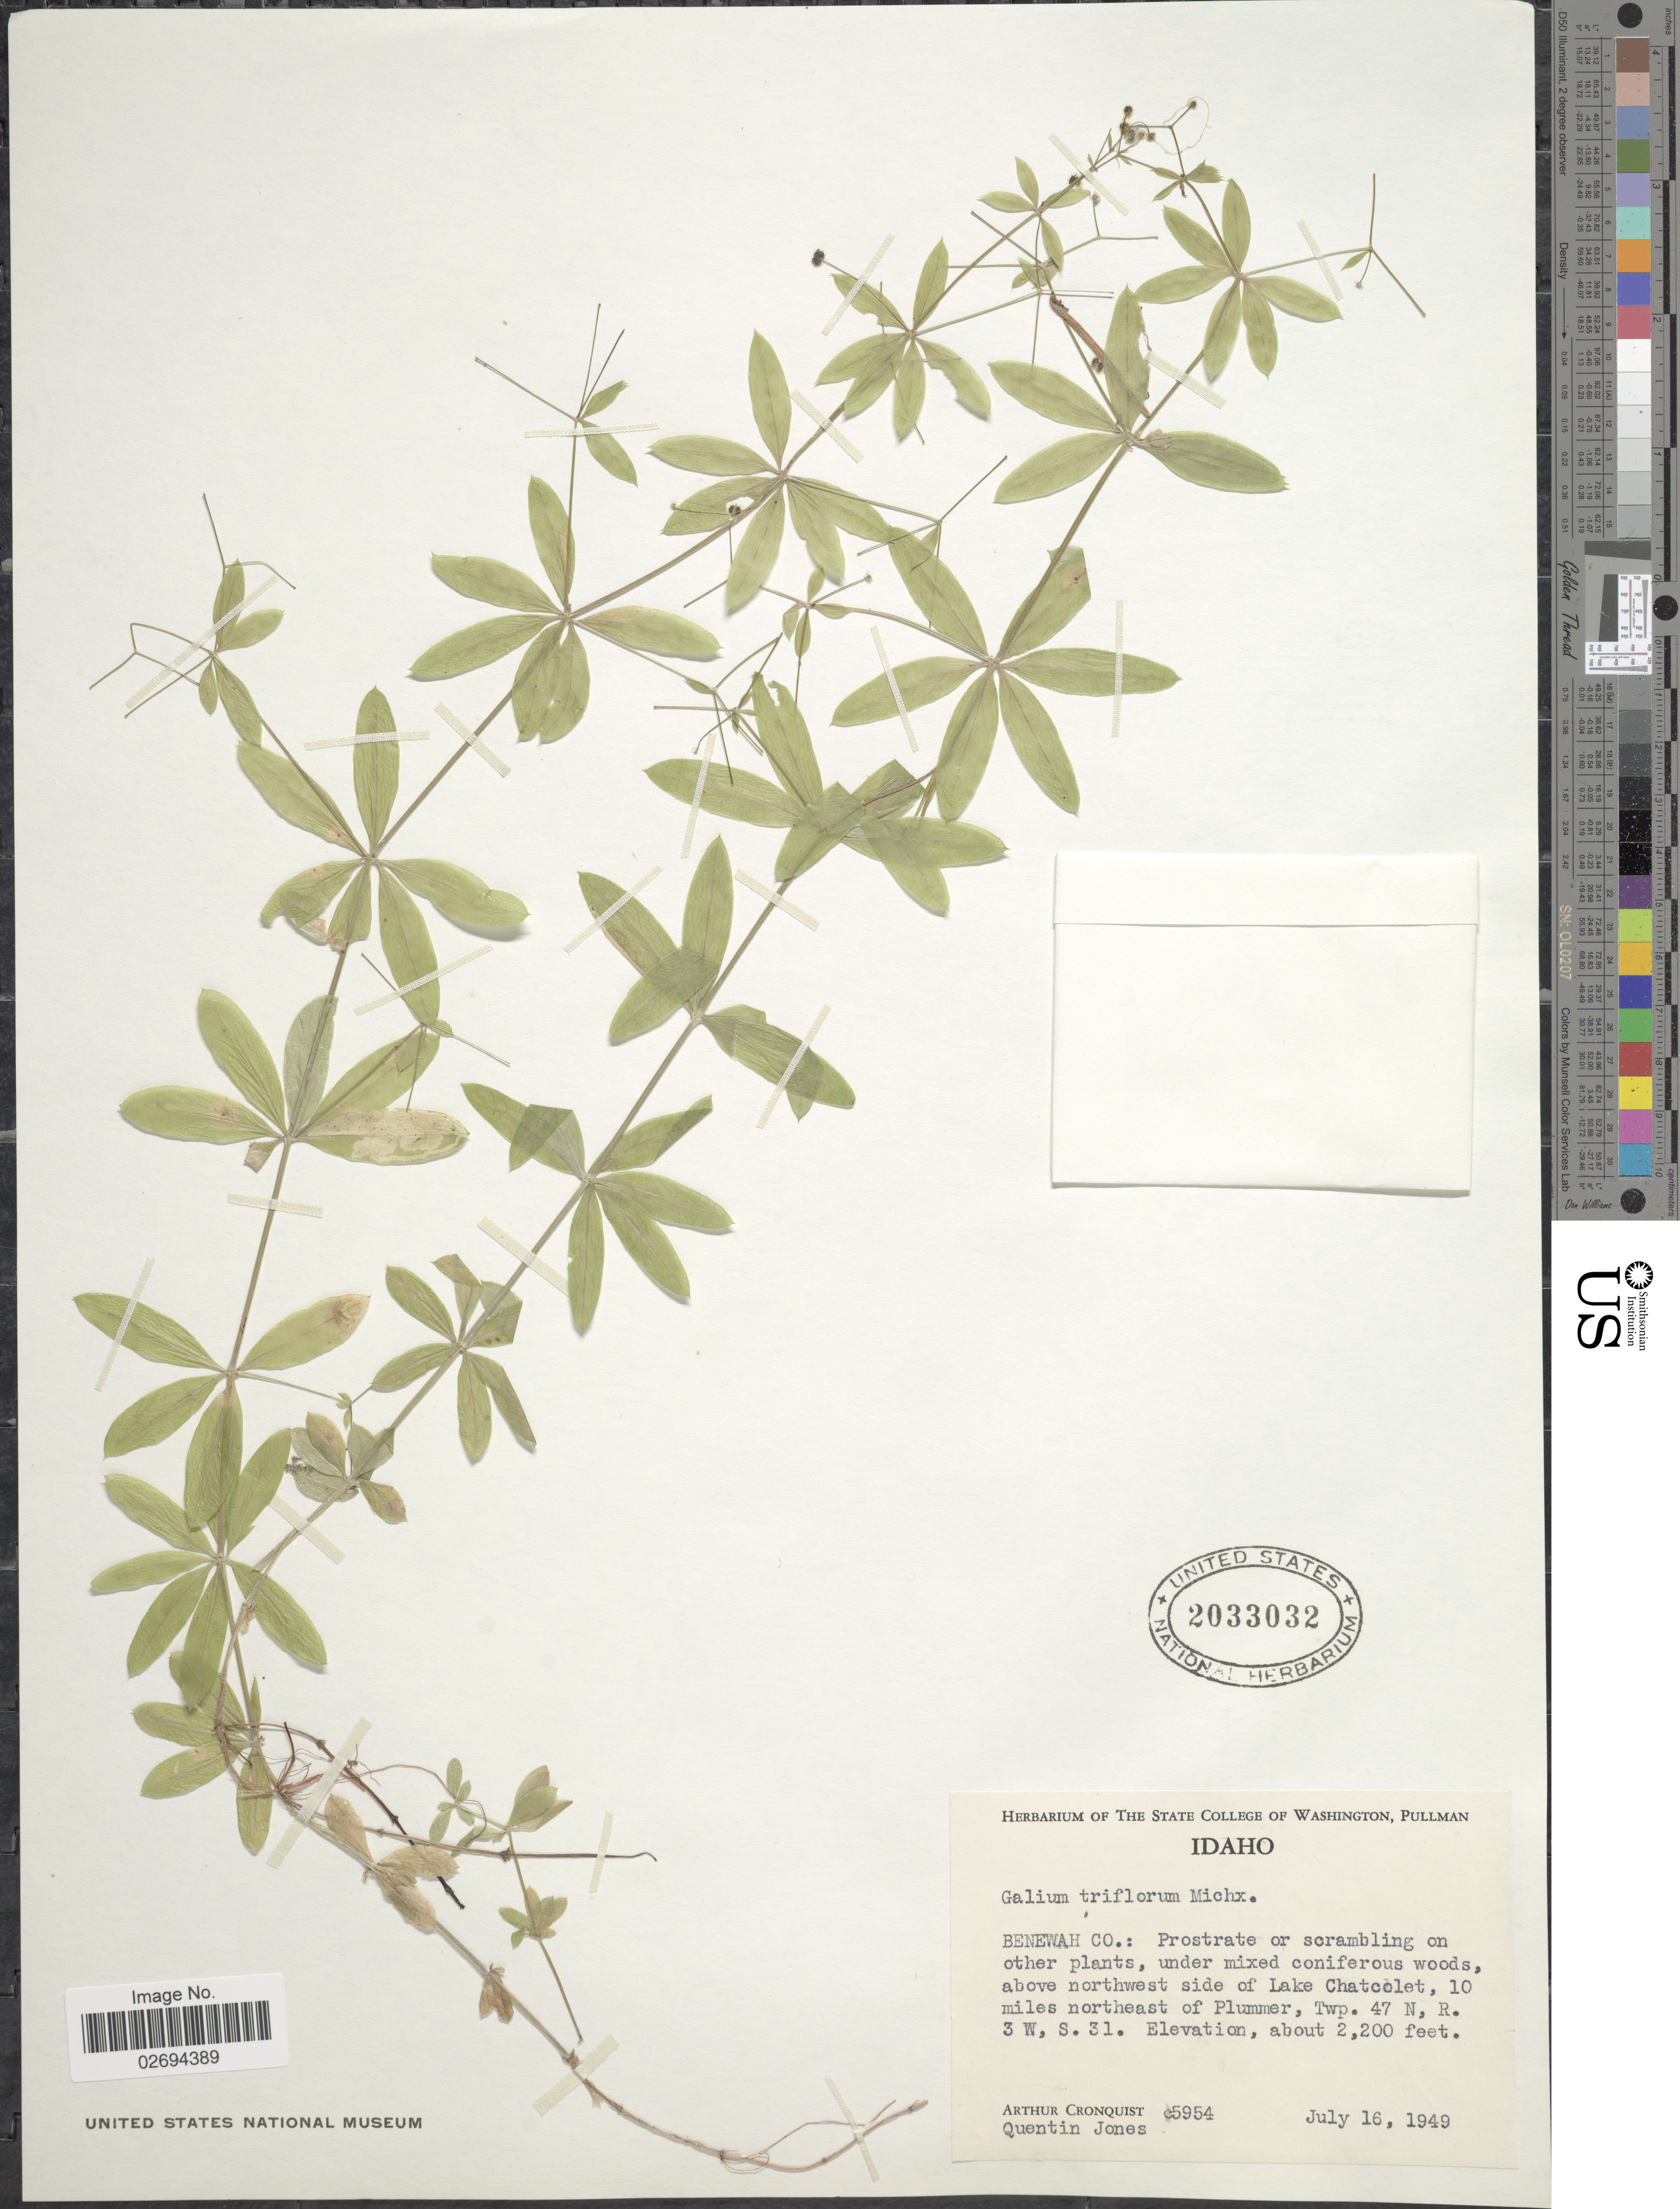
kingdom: Plantae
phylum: Tracheophyta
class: Magnoliopsida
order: Gentianales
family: Rubiaceae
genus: Galium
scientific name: Galium triflorum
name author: Michx.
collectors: A. J. Cronquist & Q. Jones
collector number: c5954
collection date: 1949-07-16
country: United States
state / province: Idaho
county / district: Benewah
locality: Benewah Co.: Above northwest side of Lake Chatcolet, 10 miles northeast of Plummer, Twp. 47 N, R. 3 W, S. 31.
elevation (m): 671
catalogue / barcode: US 2033032